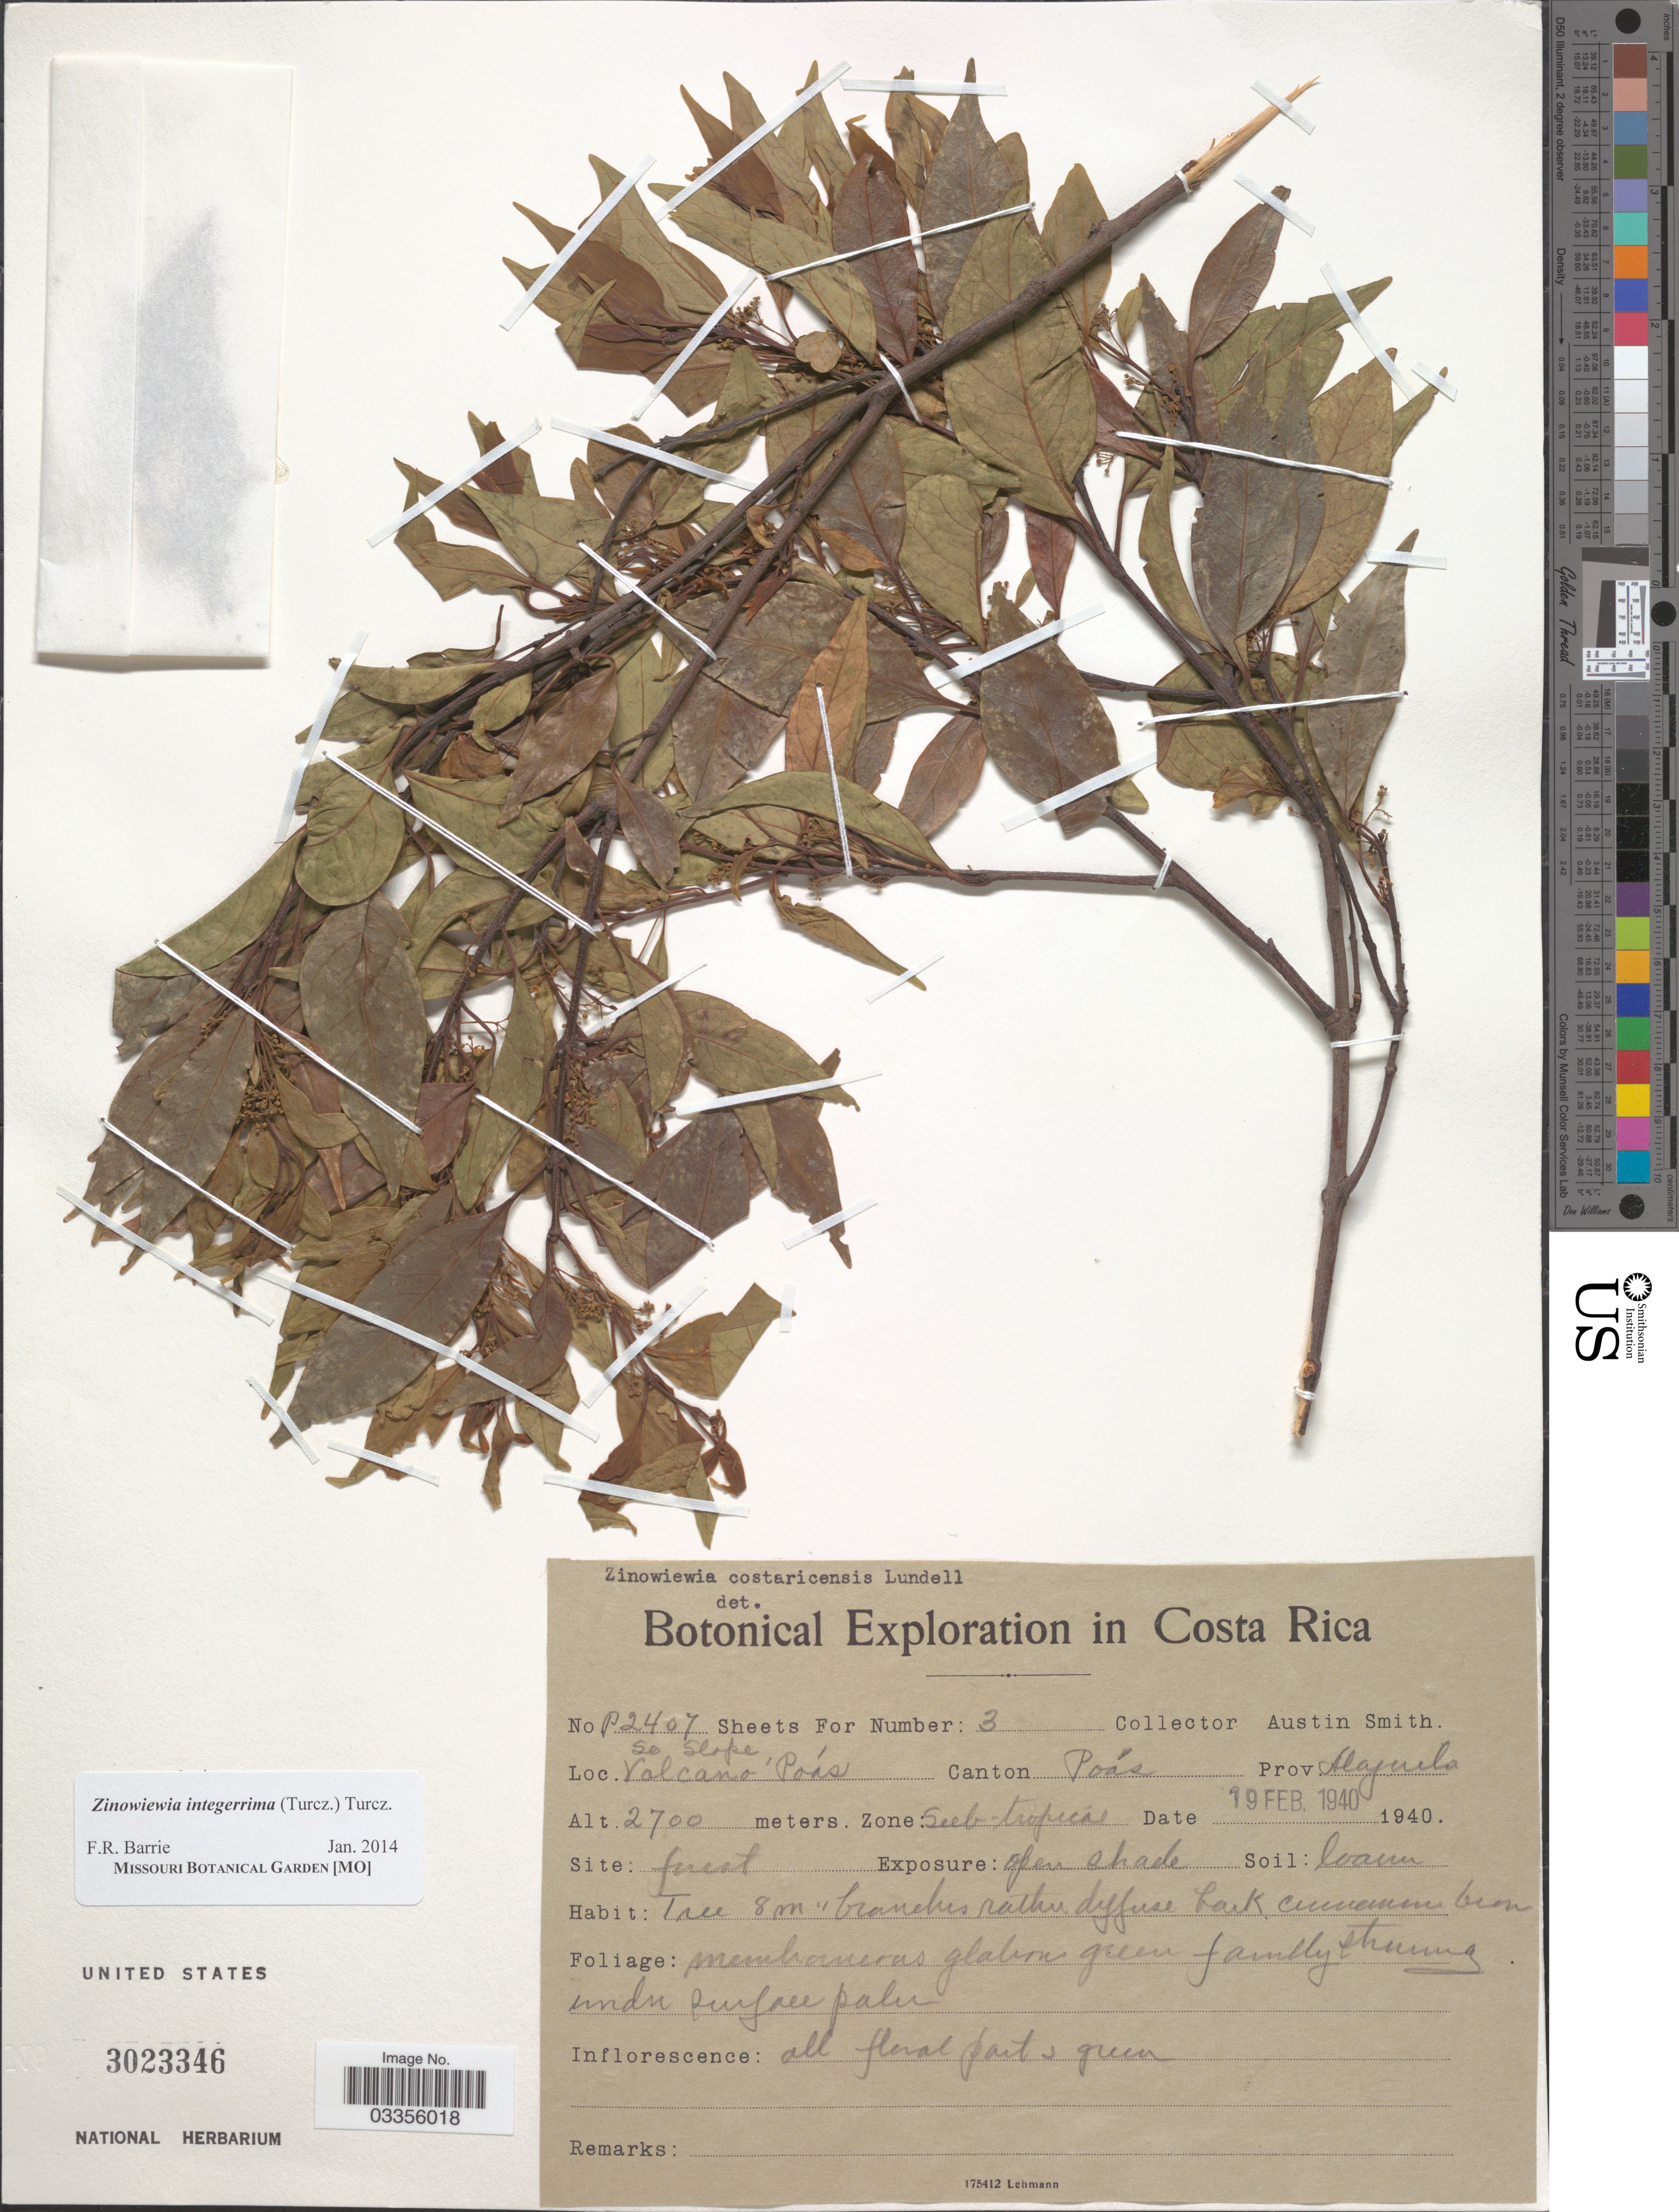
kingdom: Plantae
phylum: Tracheophyta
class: Magnoliopsida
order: Celastrales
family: Celastraceae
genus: Zinowiewia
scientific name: Zinowiewia integerrima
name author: (Turcz.) Turcz.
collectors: Aust P. Smith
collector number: P2407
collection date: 1940-02-19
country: Costa Rica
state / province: Alajuela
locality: Se slope, Volcano Poás Canton Poás. Zone: Sub-tropical.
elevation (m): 2700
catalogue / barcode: US 3023346